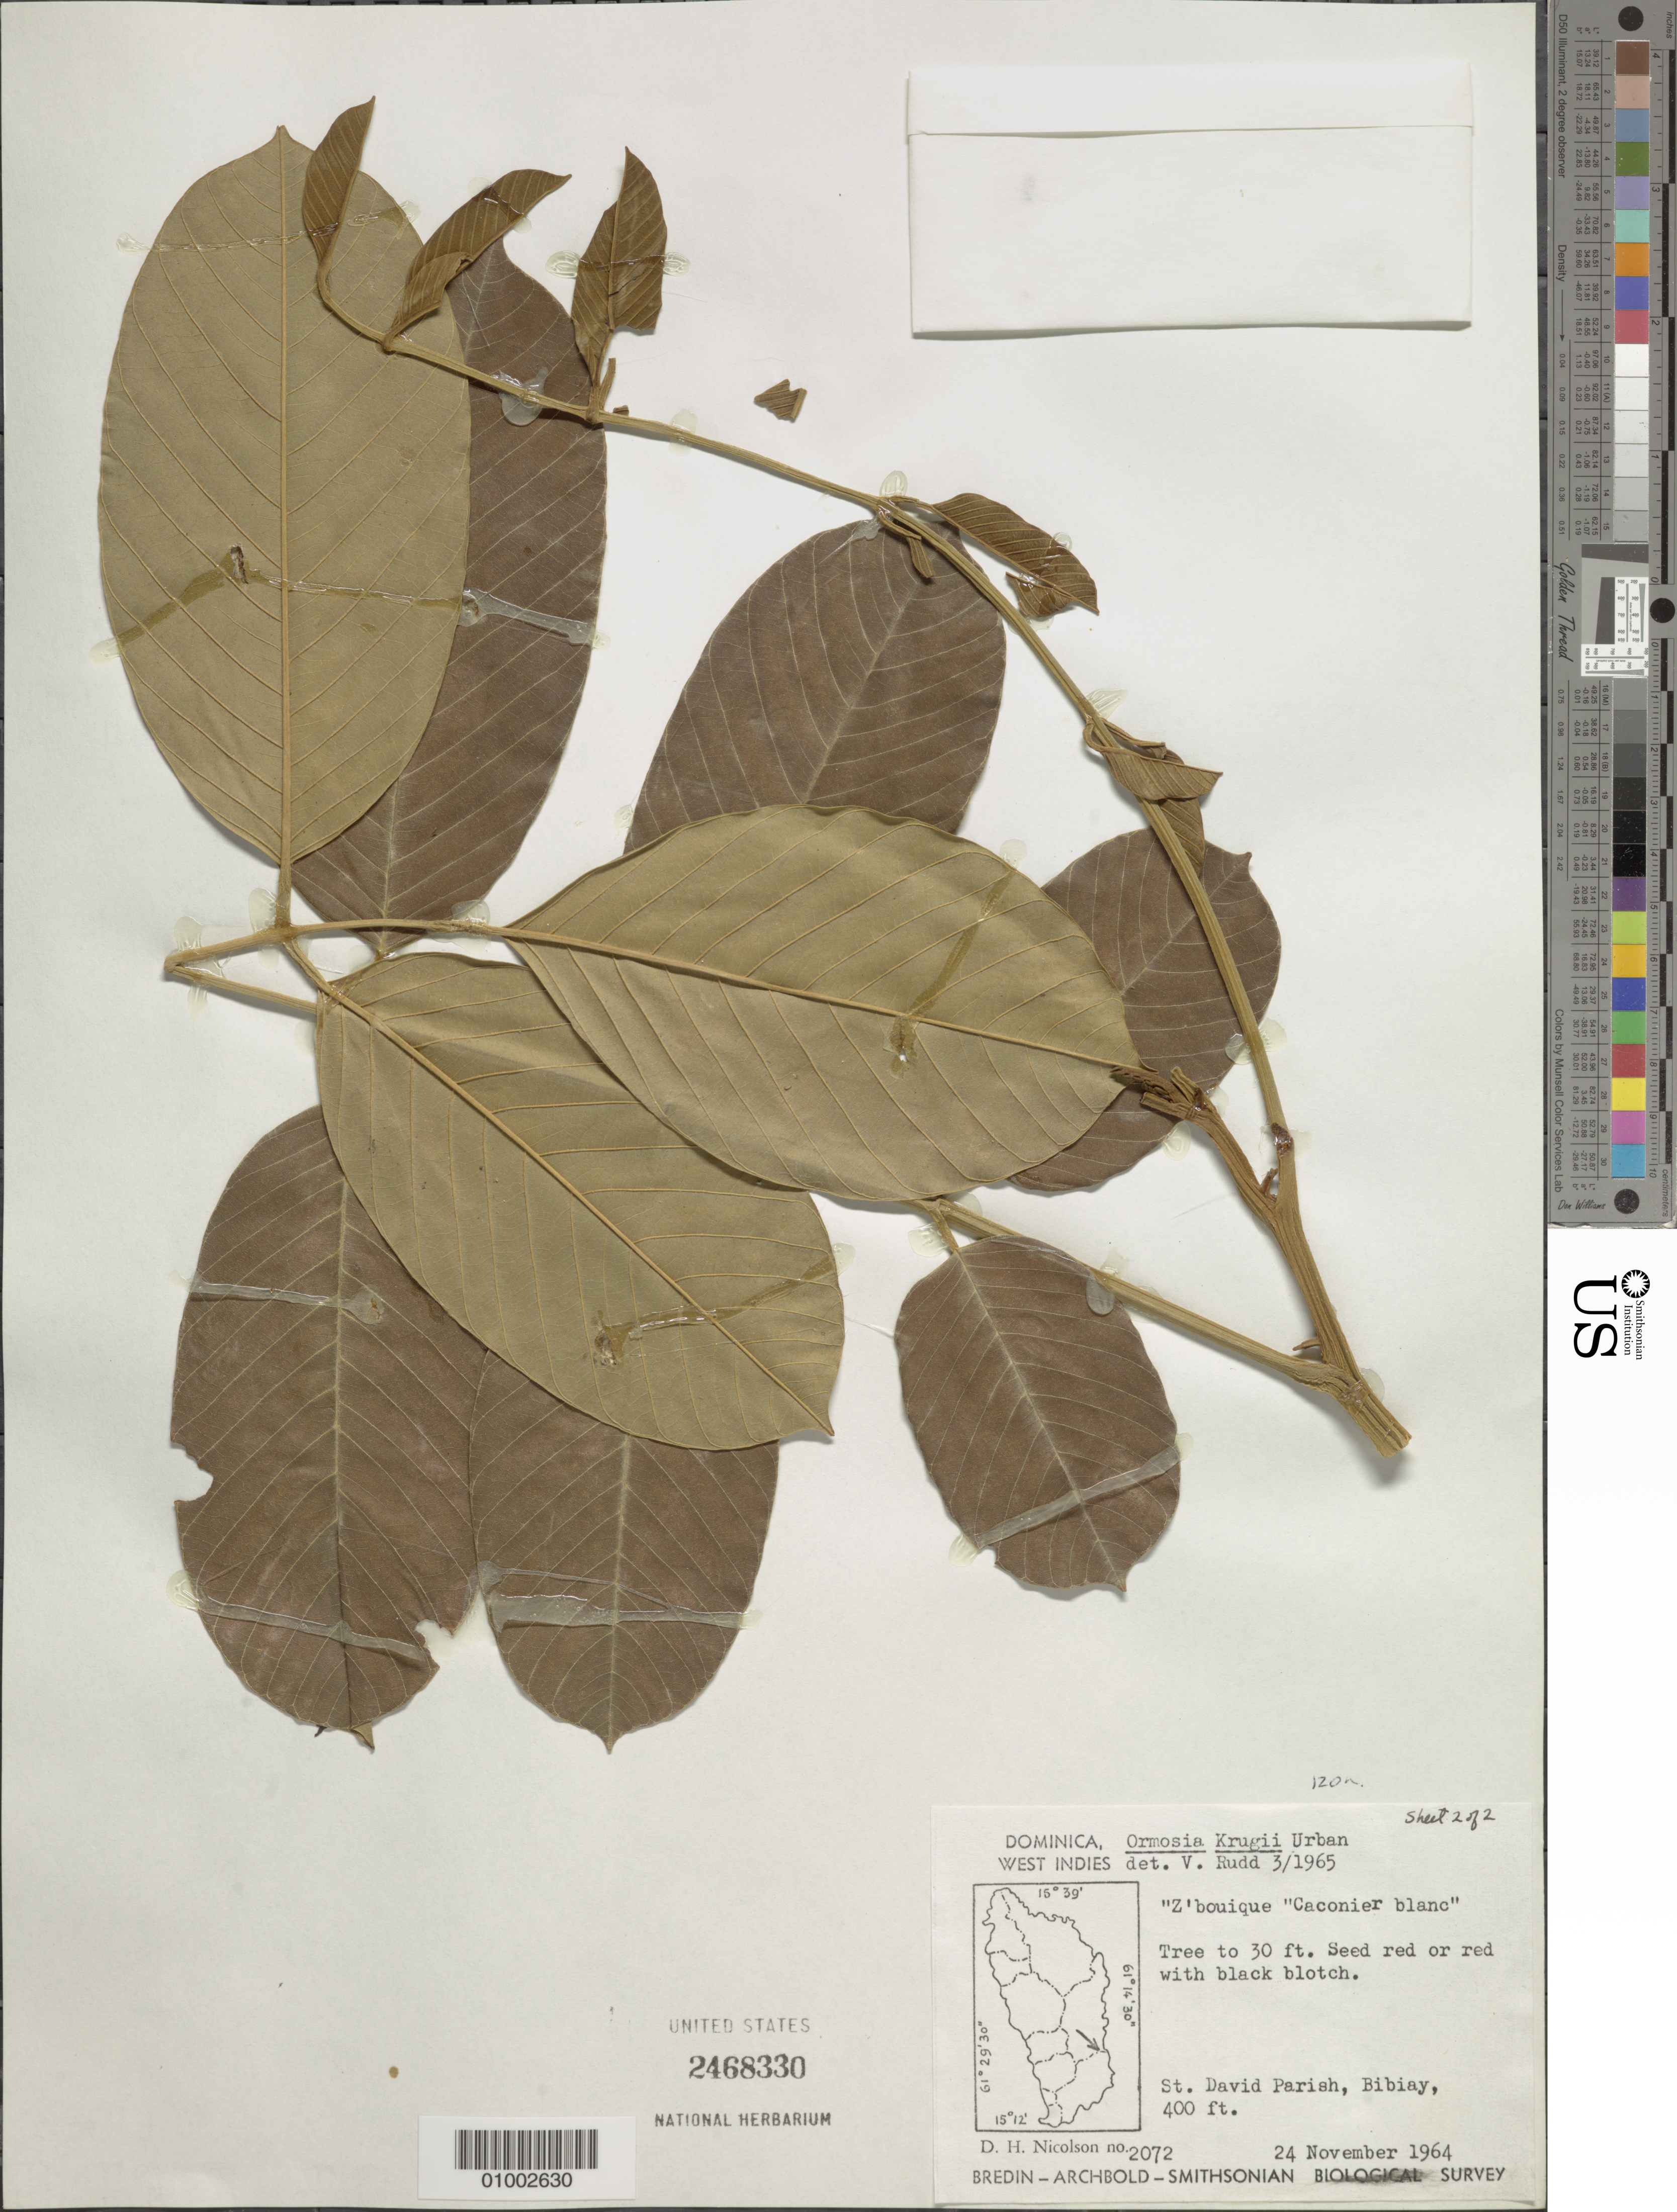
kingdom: Plantae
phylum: Tracheophyta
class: Magnoliopsida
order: Fabales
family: Fabaceae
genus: Ormosia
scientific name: Ormosia krugii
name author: Urb.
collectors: D. H. Nicolson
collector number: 2072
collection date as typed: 24 Nov 1964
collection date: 1964-11-24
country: Dominica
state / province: St. David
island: Dominica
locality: Bibiay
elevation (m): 122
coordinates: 0 N, 0 E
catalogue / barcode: US 2468330